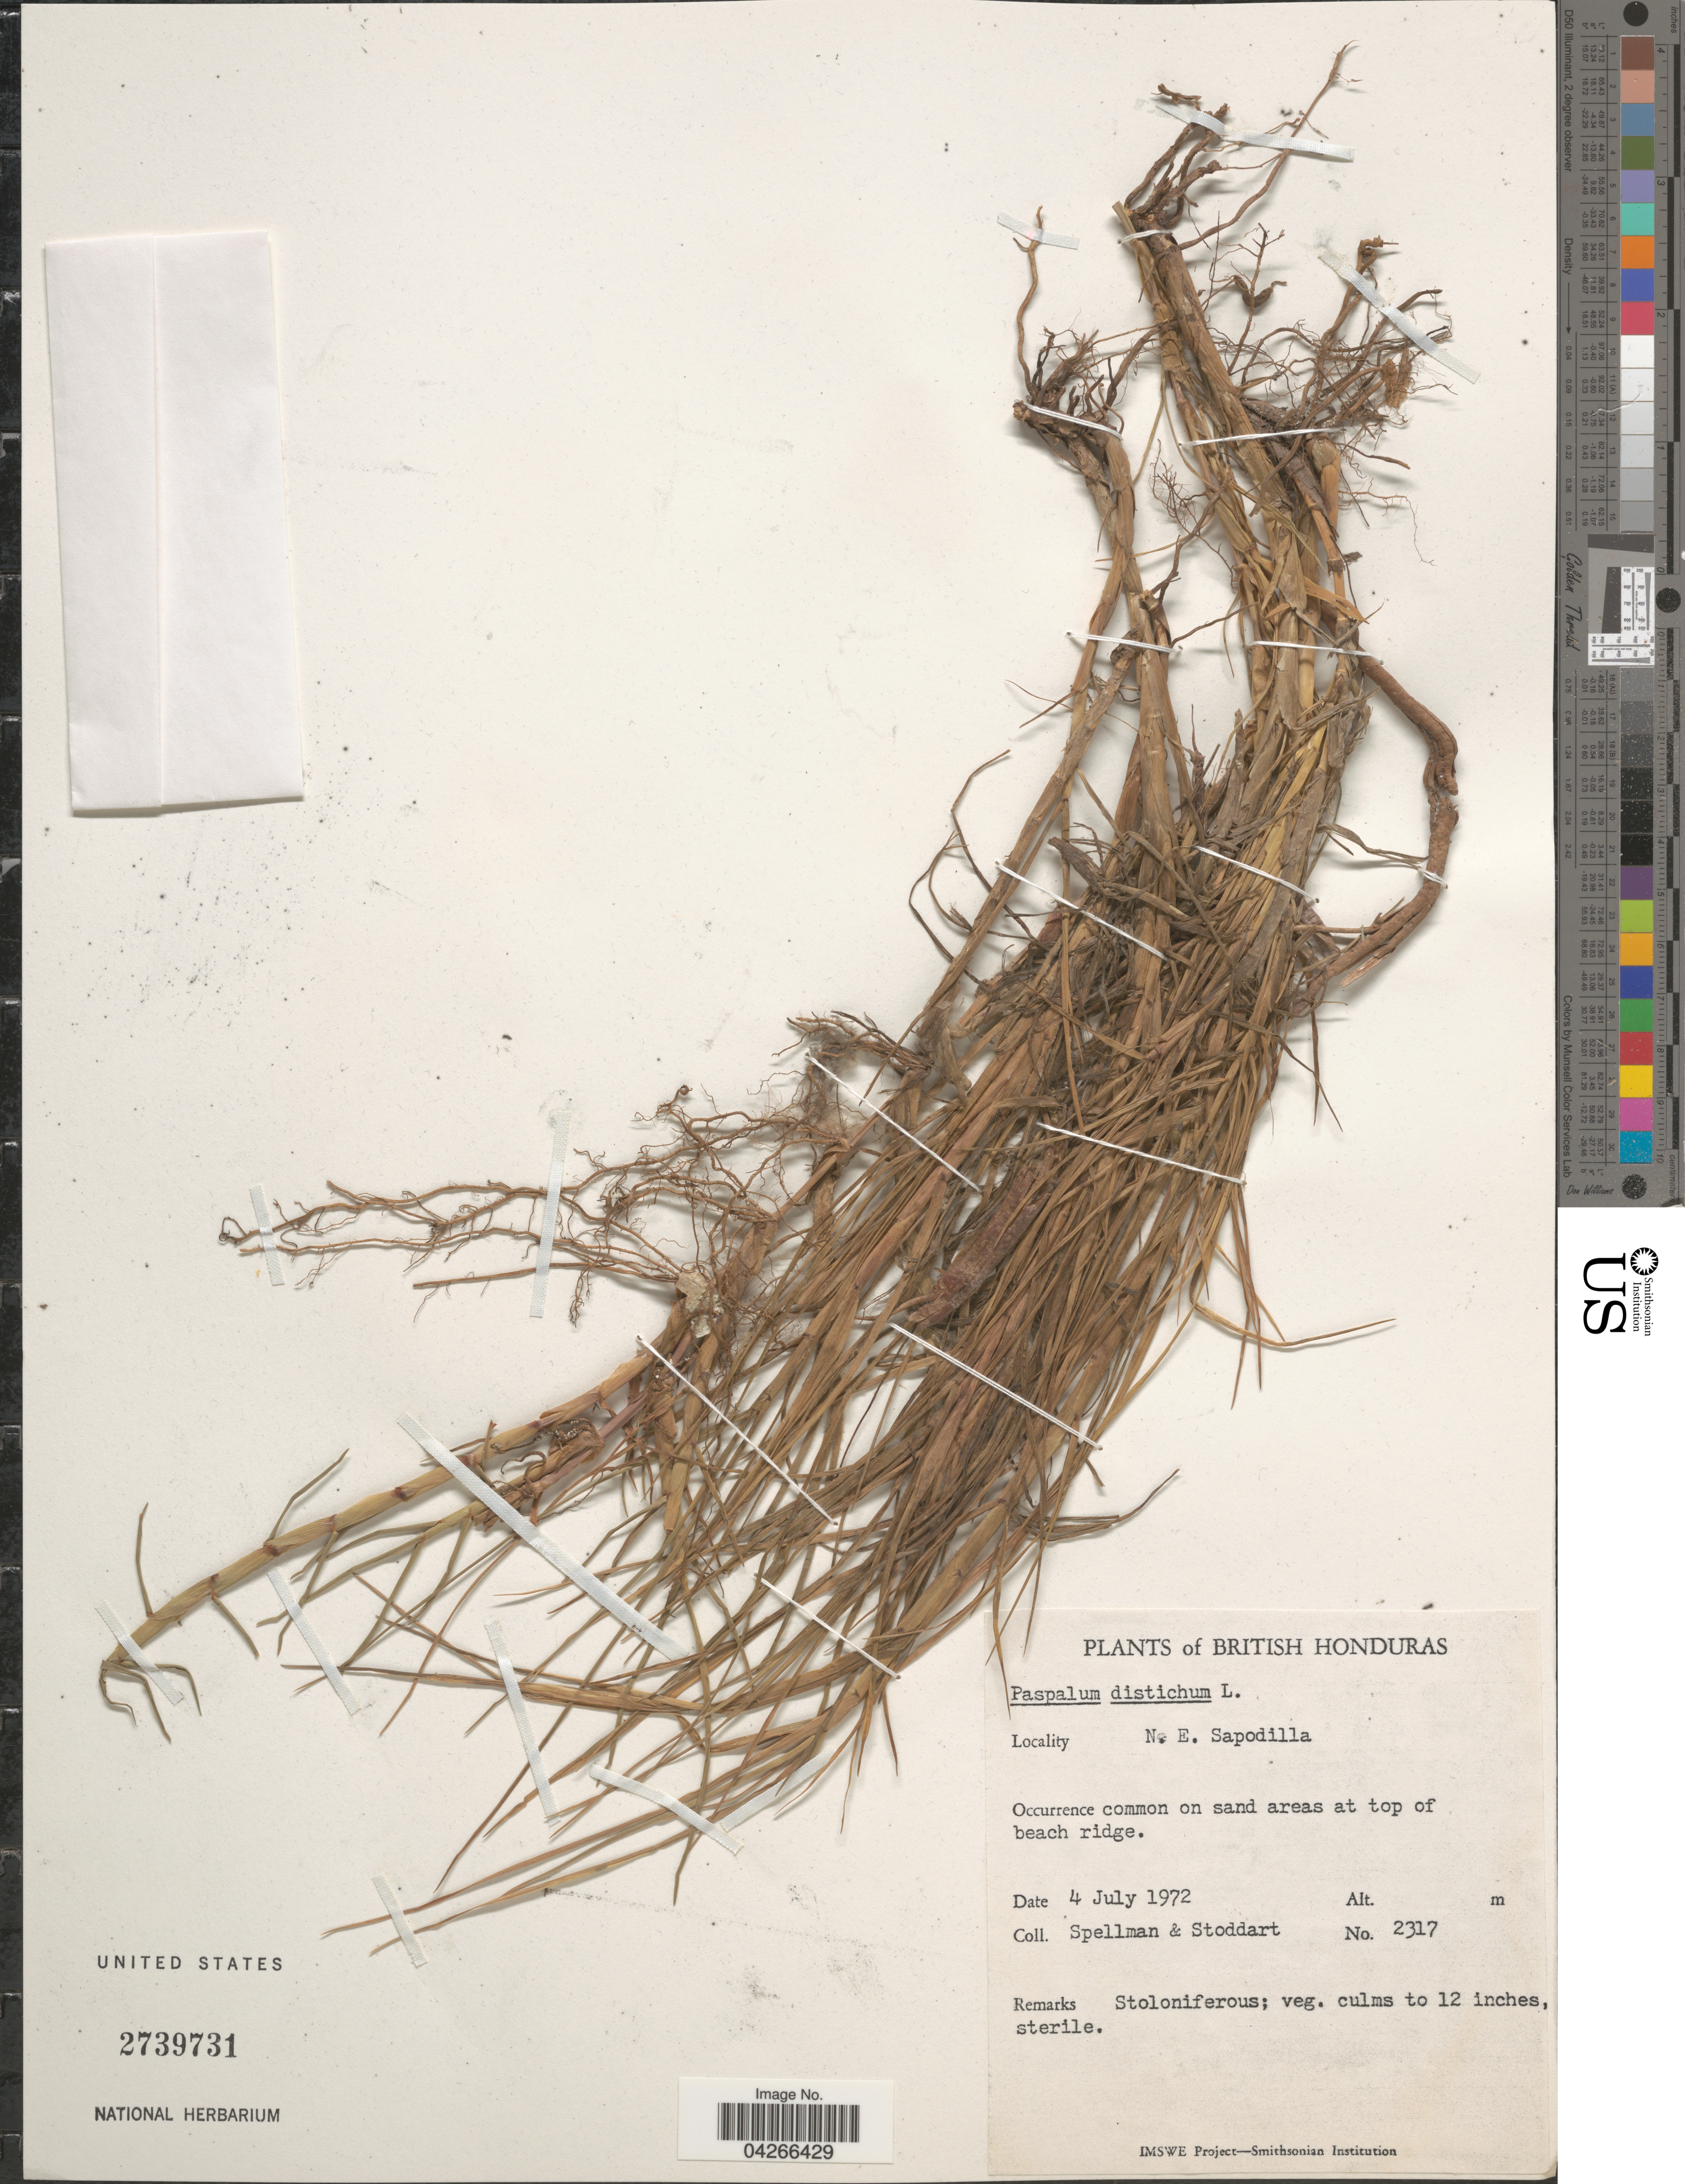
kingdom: Plantae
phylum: Tracheophyta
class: Liliopsida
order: Poales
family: Poaceae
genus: Paspalum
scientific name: Paspalum distichum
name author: L.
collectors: Spellman, -- & -. Stoddart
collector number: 2317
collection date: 1972-07-04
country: Belize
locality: British Honduras. N. E. Sapodilla. Common on sand areas at top of beach ridge.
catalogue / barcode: US 2739731